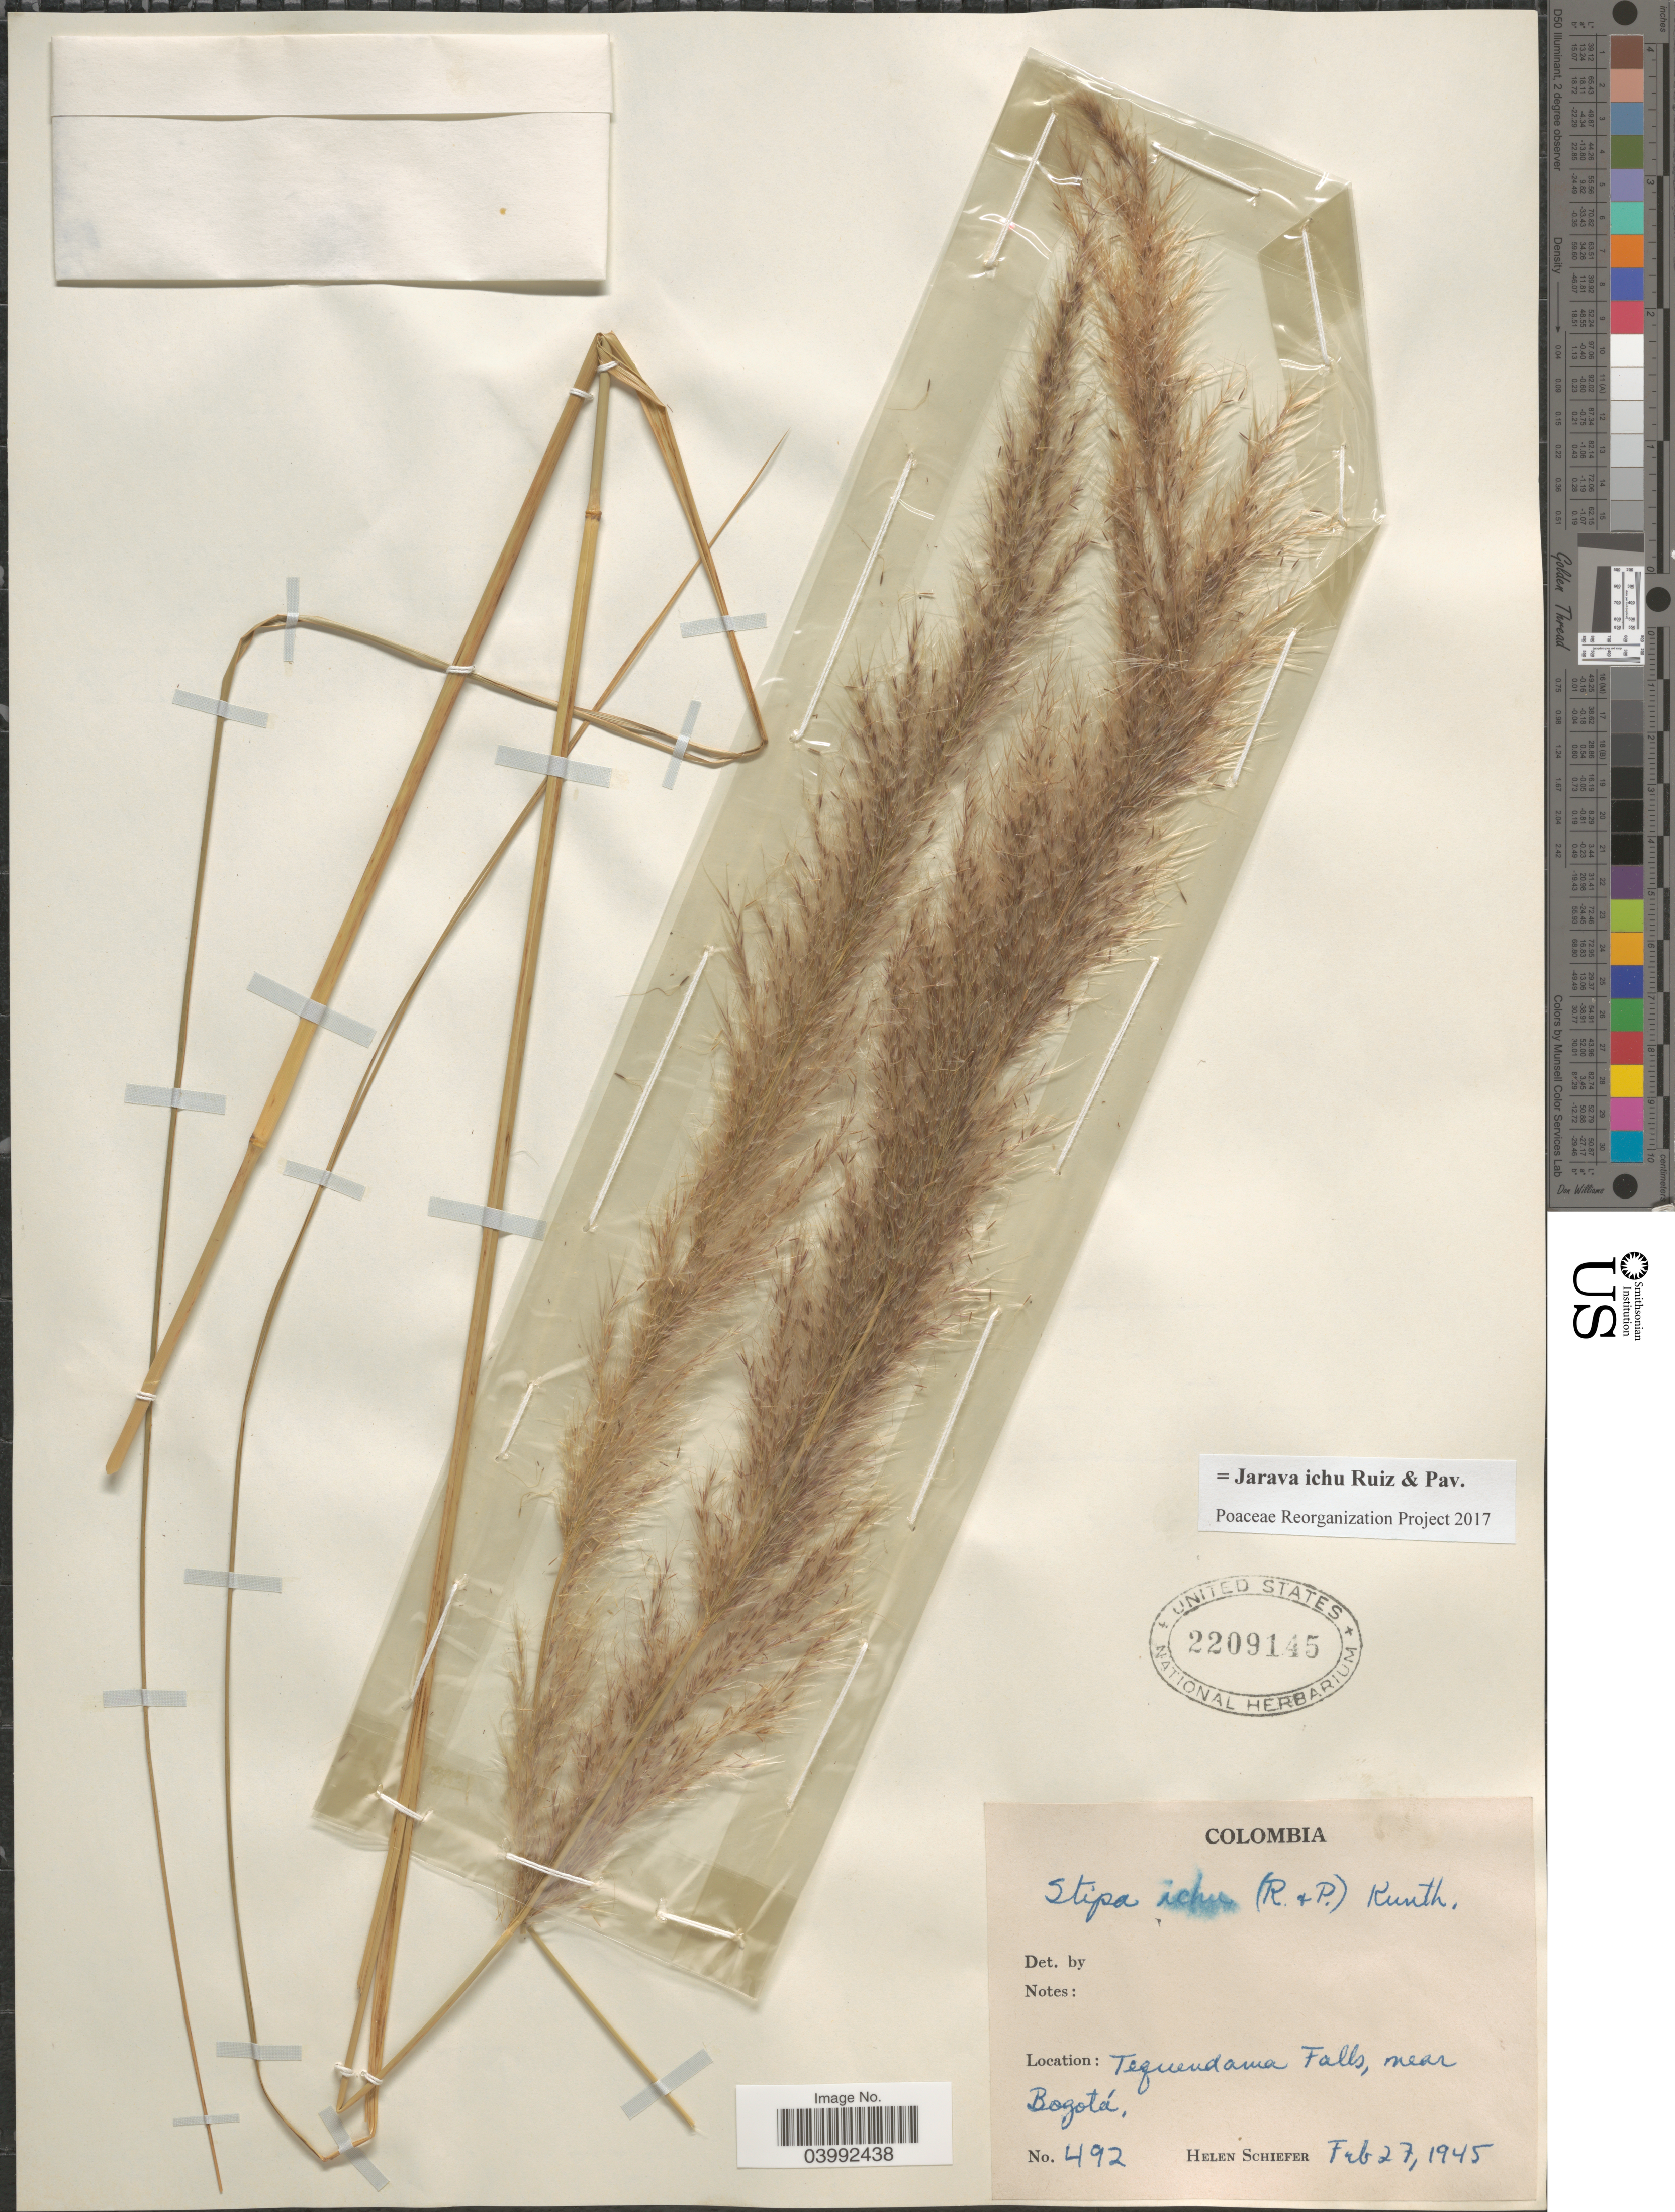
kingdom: Plantae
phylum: Tracheophyta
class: Liliopsida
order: Poales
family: Poaceae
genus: Jarava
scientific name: Jarava ichu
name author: Ruiz & Pav.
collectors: H. Schiefer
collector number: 492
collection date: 1945-02-27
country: Colombia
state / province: Bogota D.C.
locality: Tequendama Falls, near Bogotá.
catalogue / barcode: US 2209145